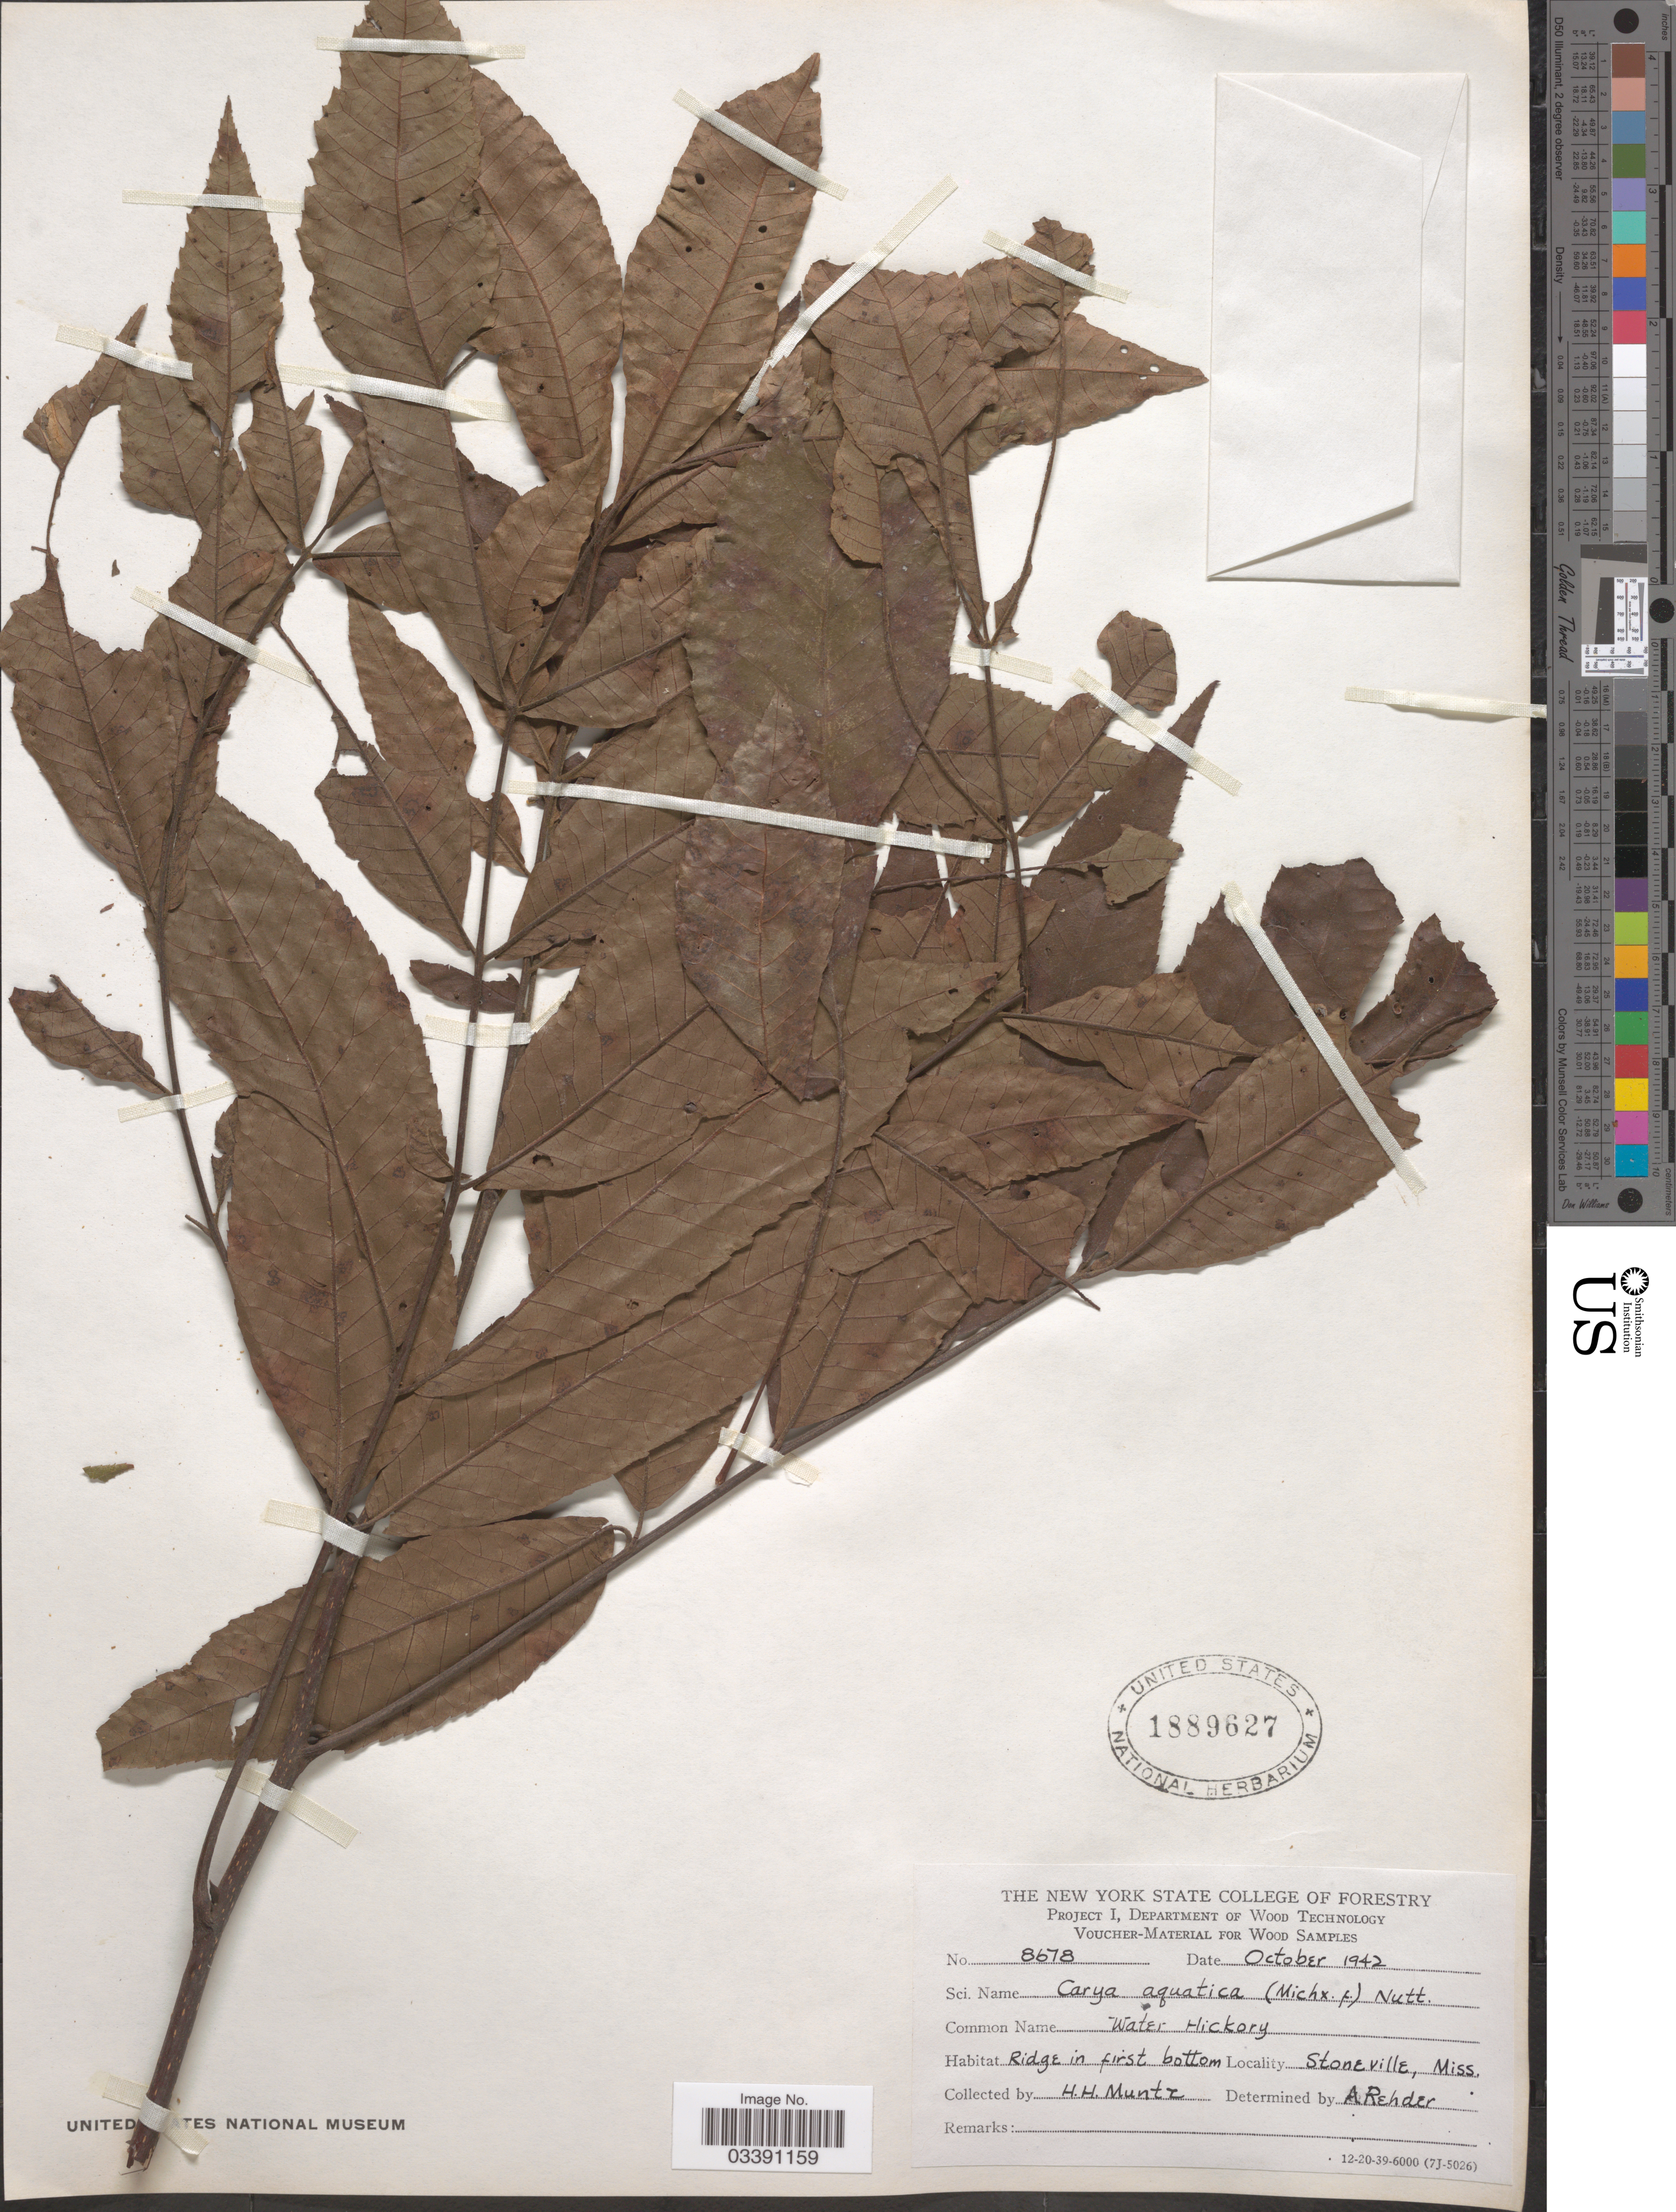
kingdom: Plantae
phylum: Tracheophyta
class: Magnoliopsida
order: Fagales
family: Juglandaceae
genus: Carya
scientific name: Carya aquatica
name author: (F. Michx.) Nutt.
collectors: H. Muntz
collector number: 8678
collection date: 1942-10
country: United States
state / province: Mississippi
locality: Stoneville.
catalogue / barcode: US 1889627